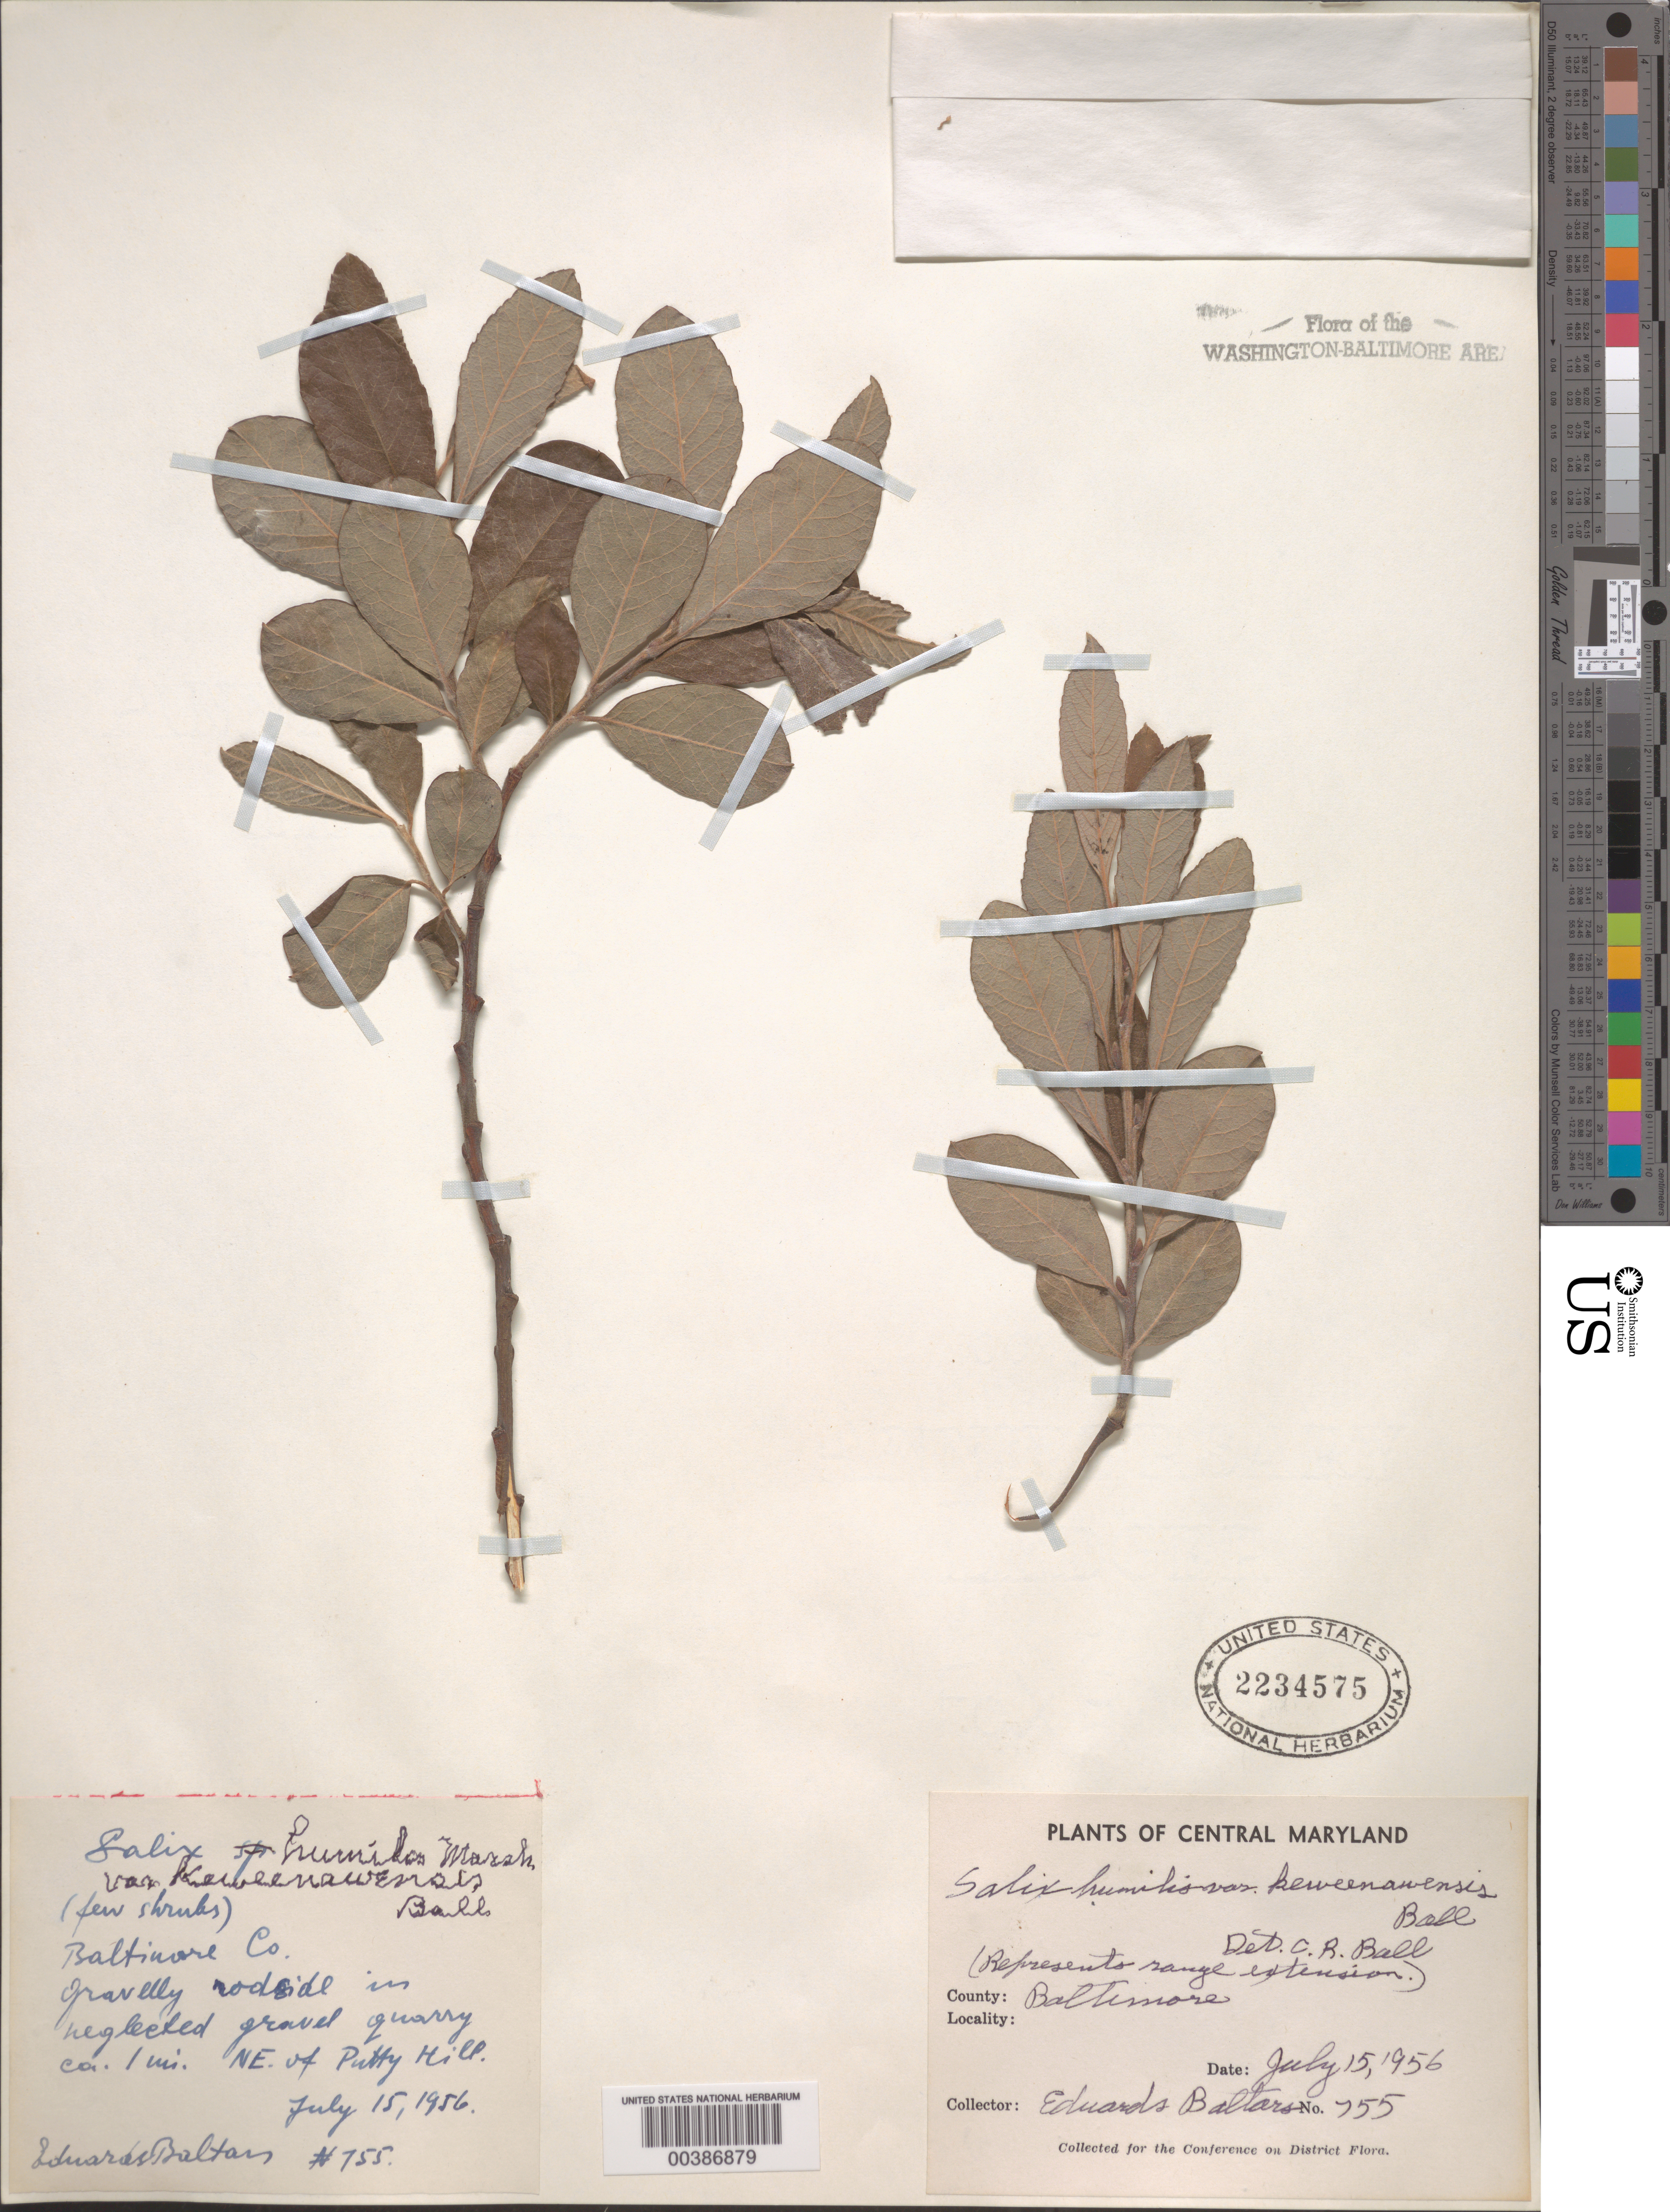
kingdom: Plantae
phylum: Tracheophyta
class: Magnoliopsida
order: Malpighiales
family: Salicaceae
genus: Salix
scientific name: Salix humilis var. keweenawensis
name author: Farw.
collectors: E. Baltars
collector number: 755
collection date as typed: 15 --- 1956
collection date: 1956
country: United States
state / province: Maryland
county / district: Baltimore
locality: Northeast of Putty Hill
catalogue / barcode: US 2234575